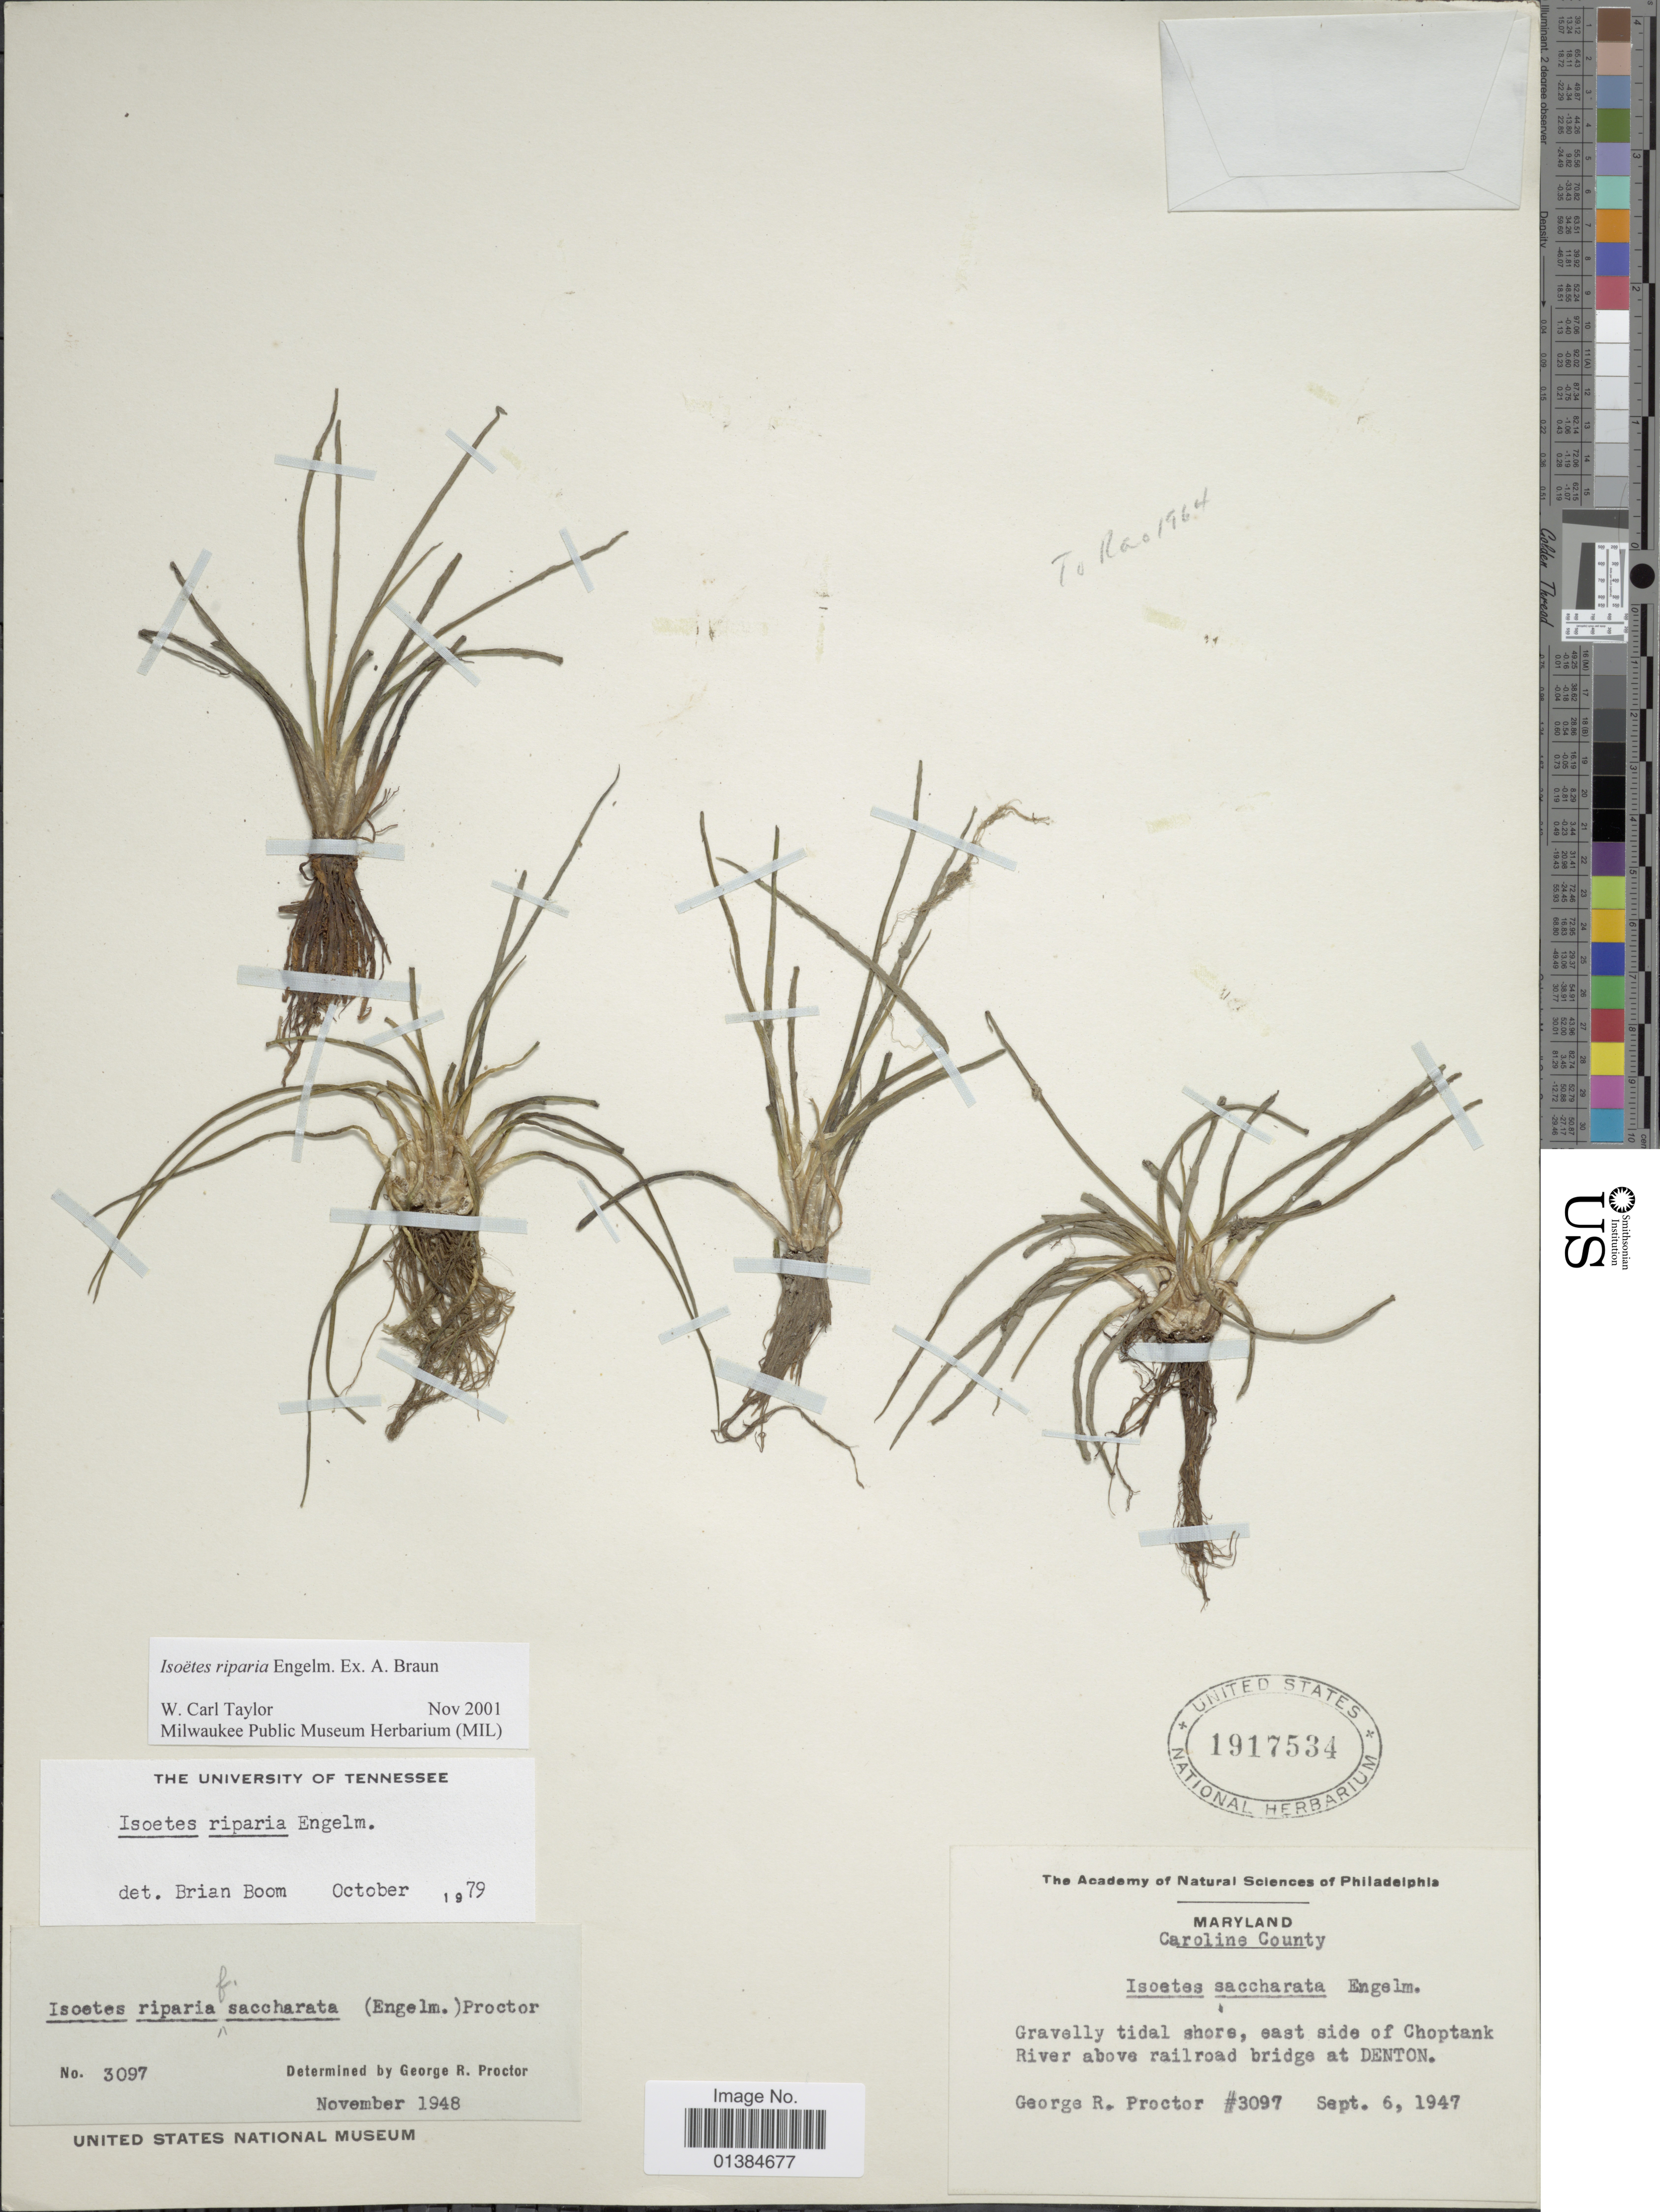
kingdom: Plantae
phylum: Tracheophyta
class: Lycopodiopsida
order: Isoetales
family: Isoetaceae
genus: Isoetes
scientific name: Isoetes riparia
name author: Engelm. ex A. Braun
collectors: G. R. Proctor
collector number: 3097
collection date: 1947-09-06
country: United States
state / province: Maryland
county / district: Caroline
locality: Caroline County. Gravelly tidal shore, east side of Choptank River above railroad bridge at Denton.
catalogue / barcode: US 1917534